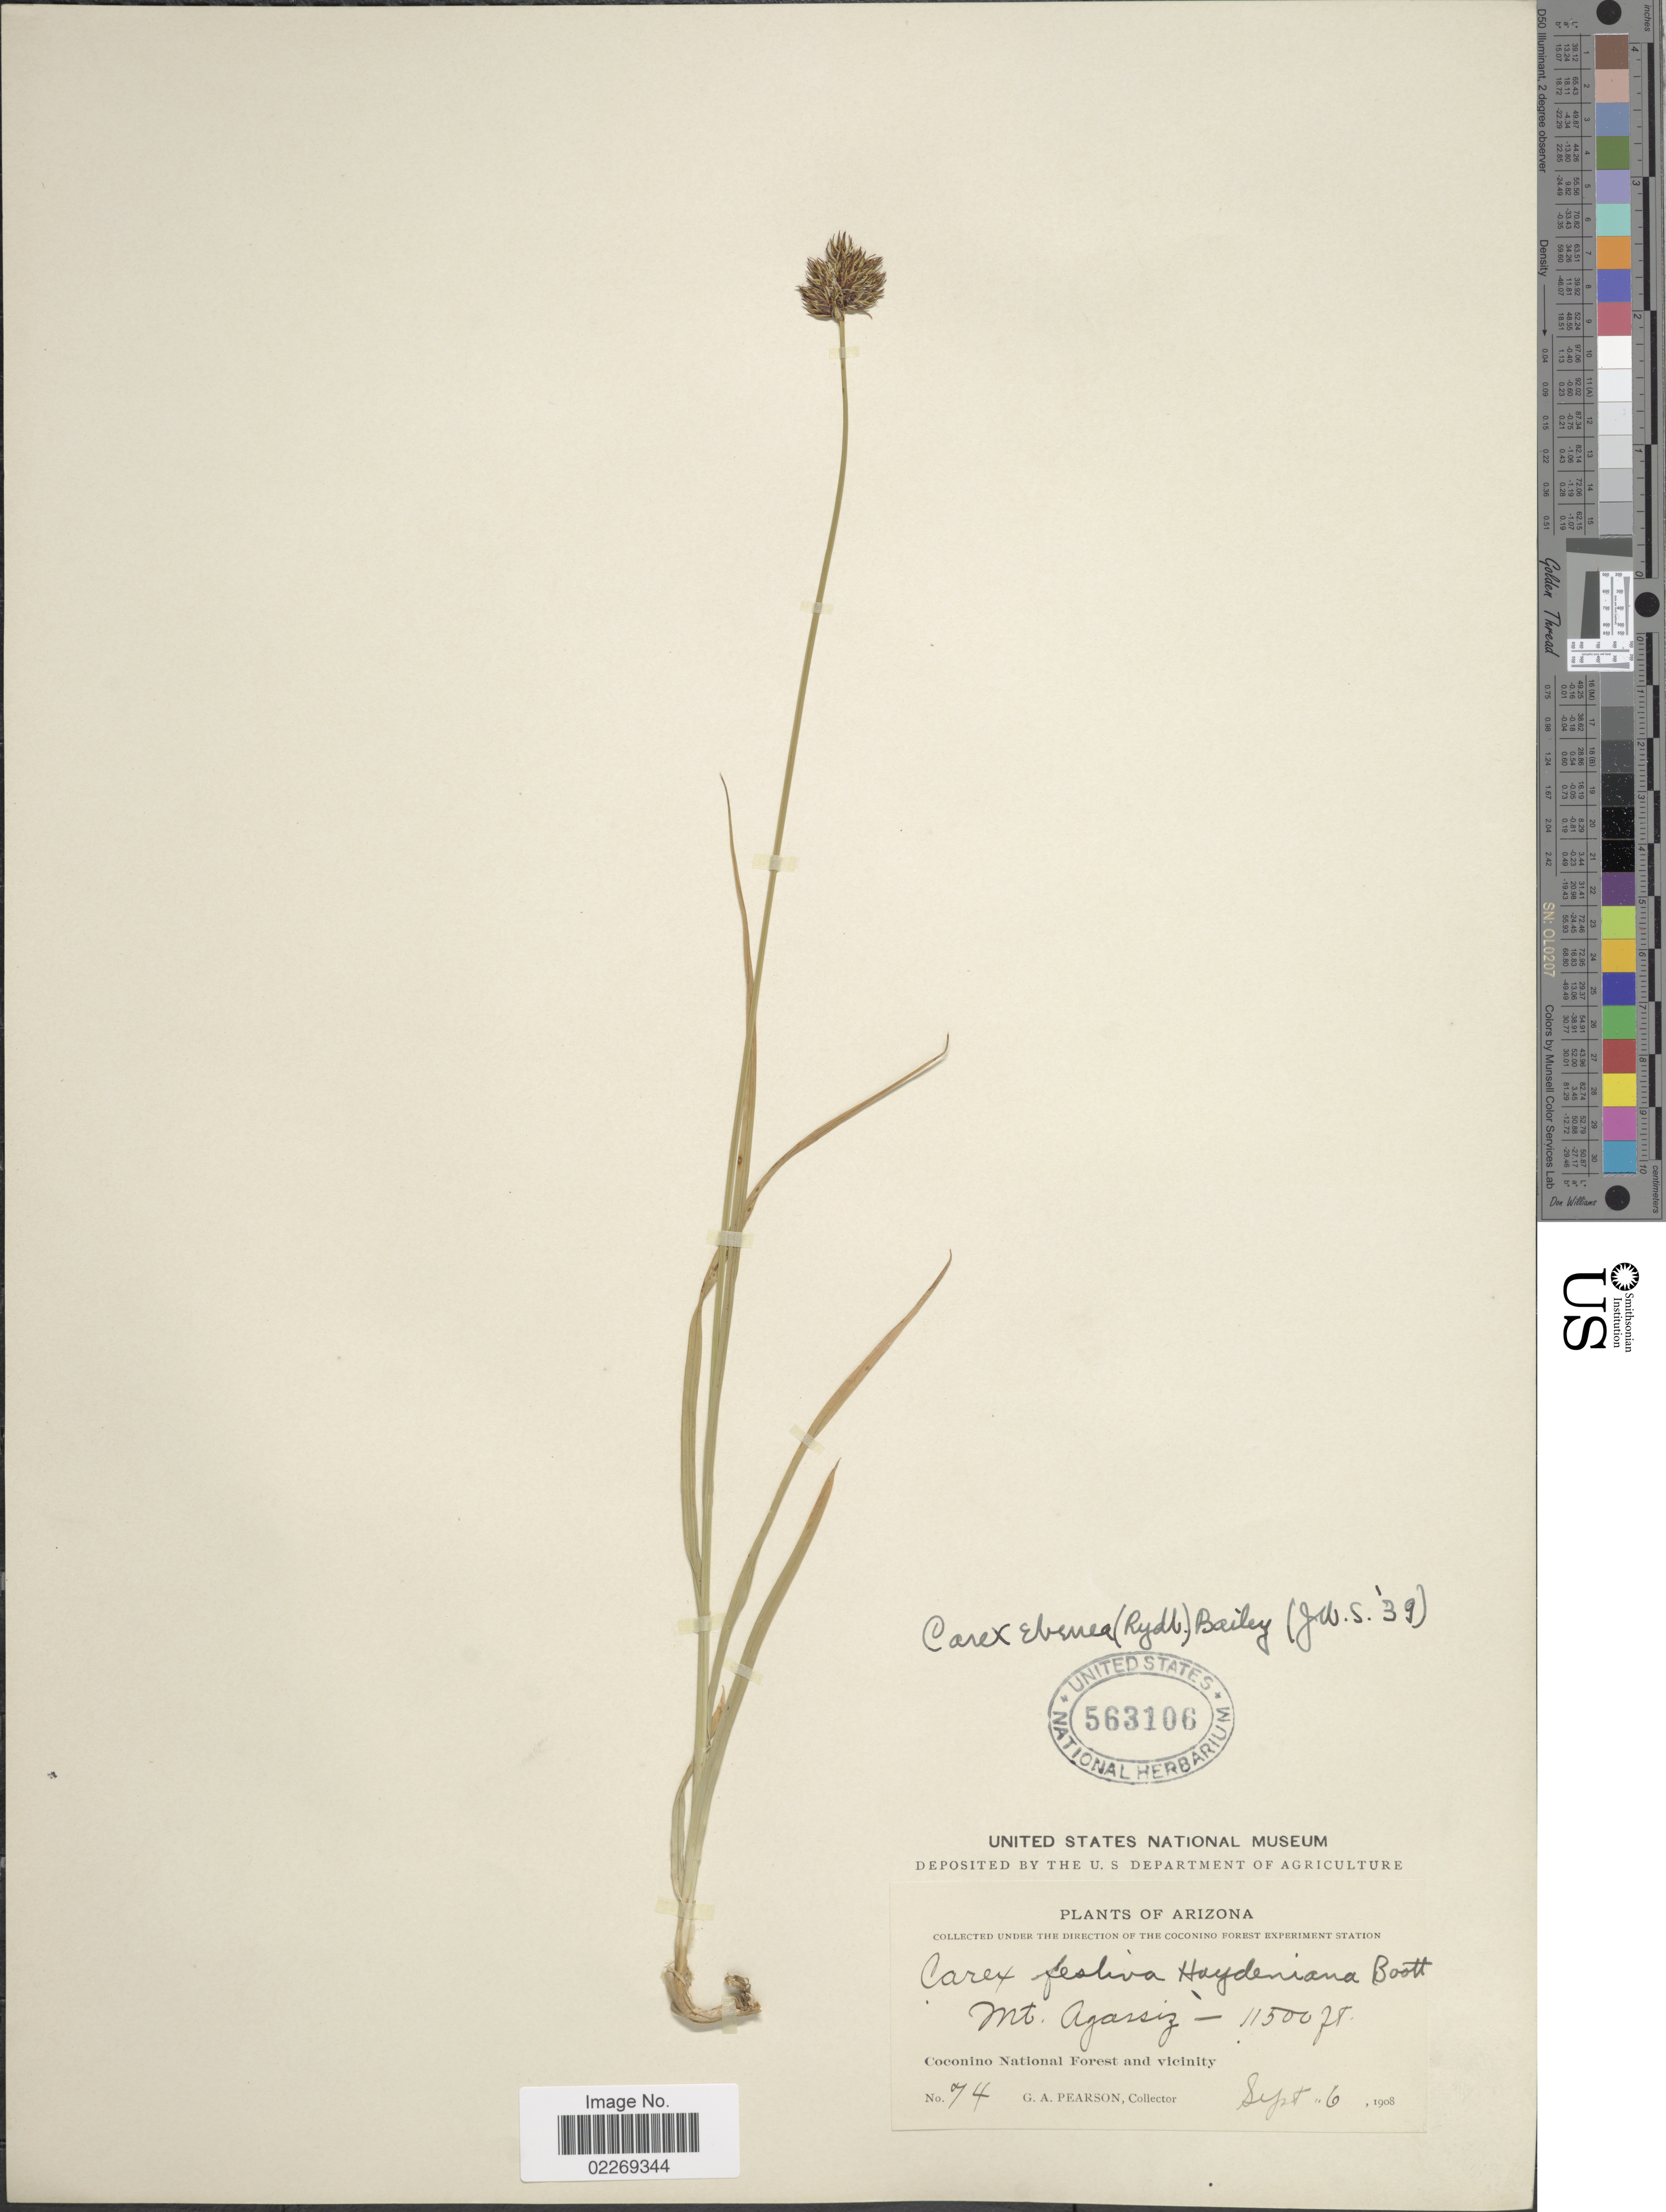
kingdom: Plantae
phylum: Tracheophyta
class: Liliopsida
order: Poales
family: Cyperaceae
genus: Carex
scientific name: Carex ebenea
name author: Rydb.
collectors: G. Pearson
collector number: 74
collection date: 1908-09-06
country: United States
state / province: Arizona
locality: Mt. Agassiz. Coconino National Forest and vicinity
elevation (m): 3505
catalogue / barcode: US 563106